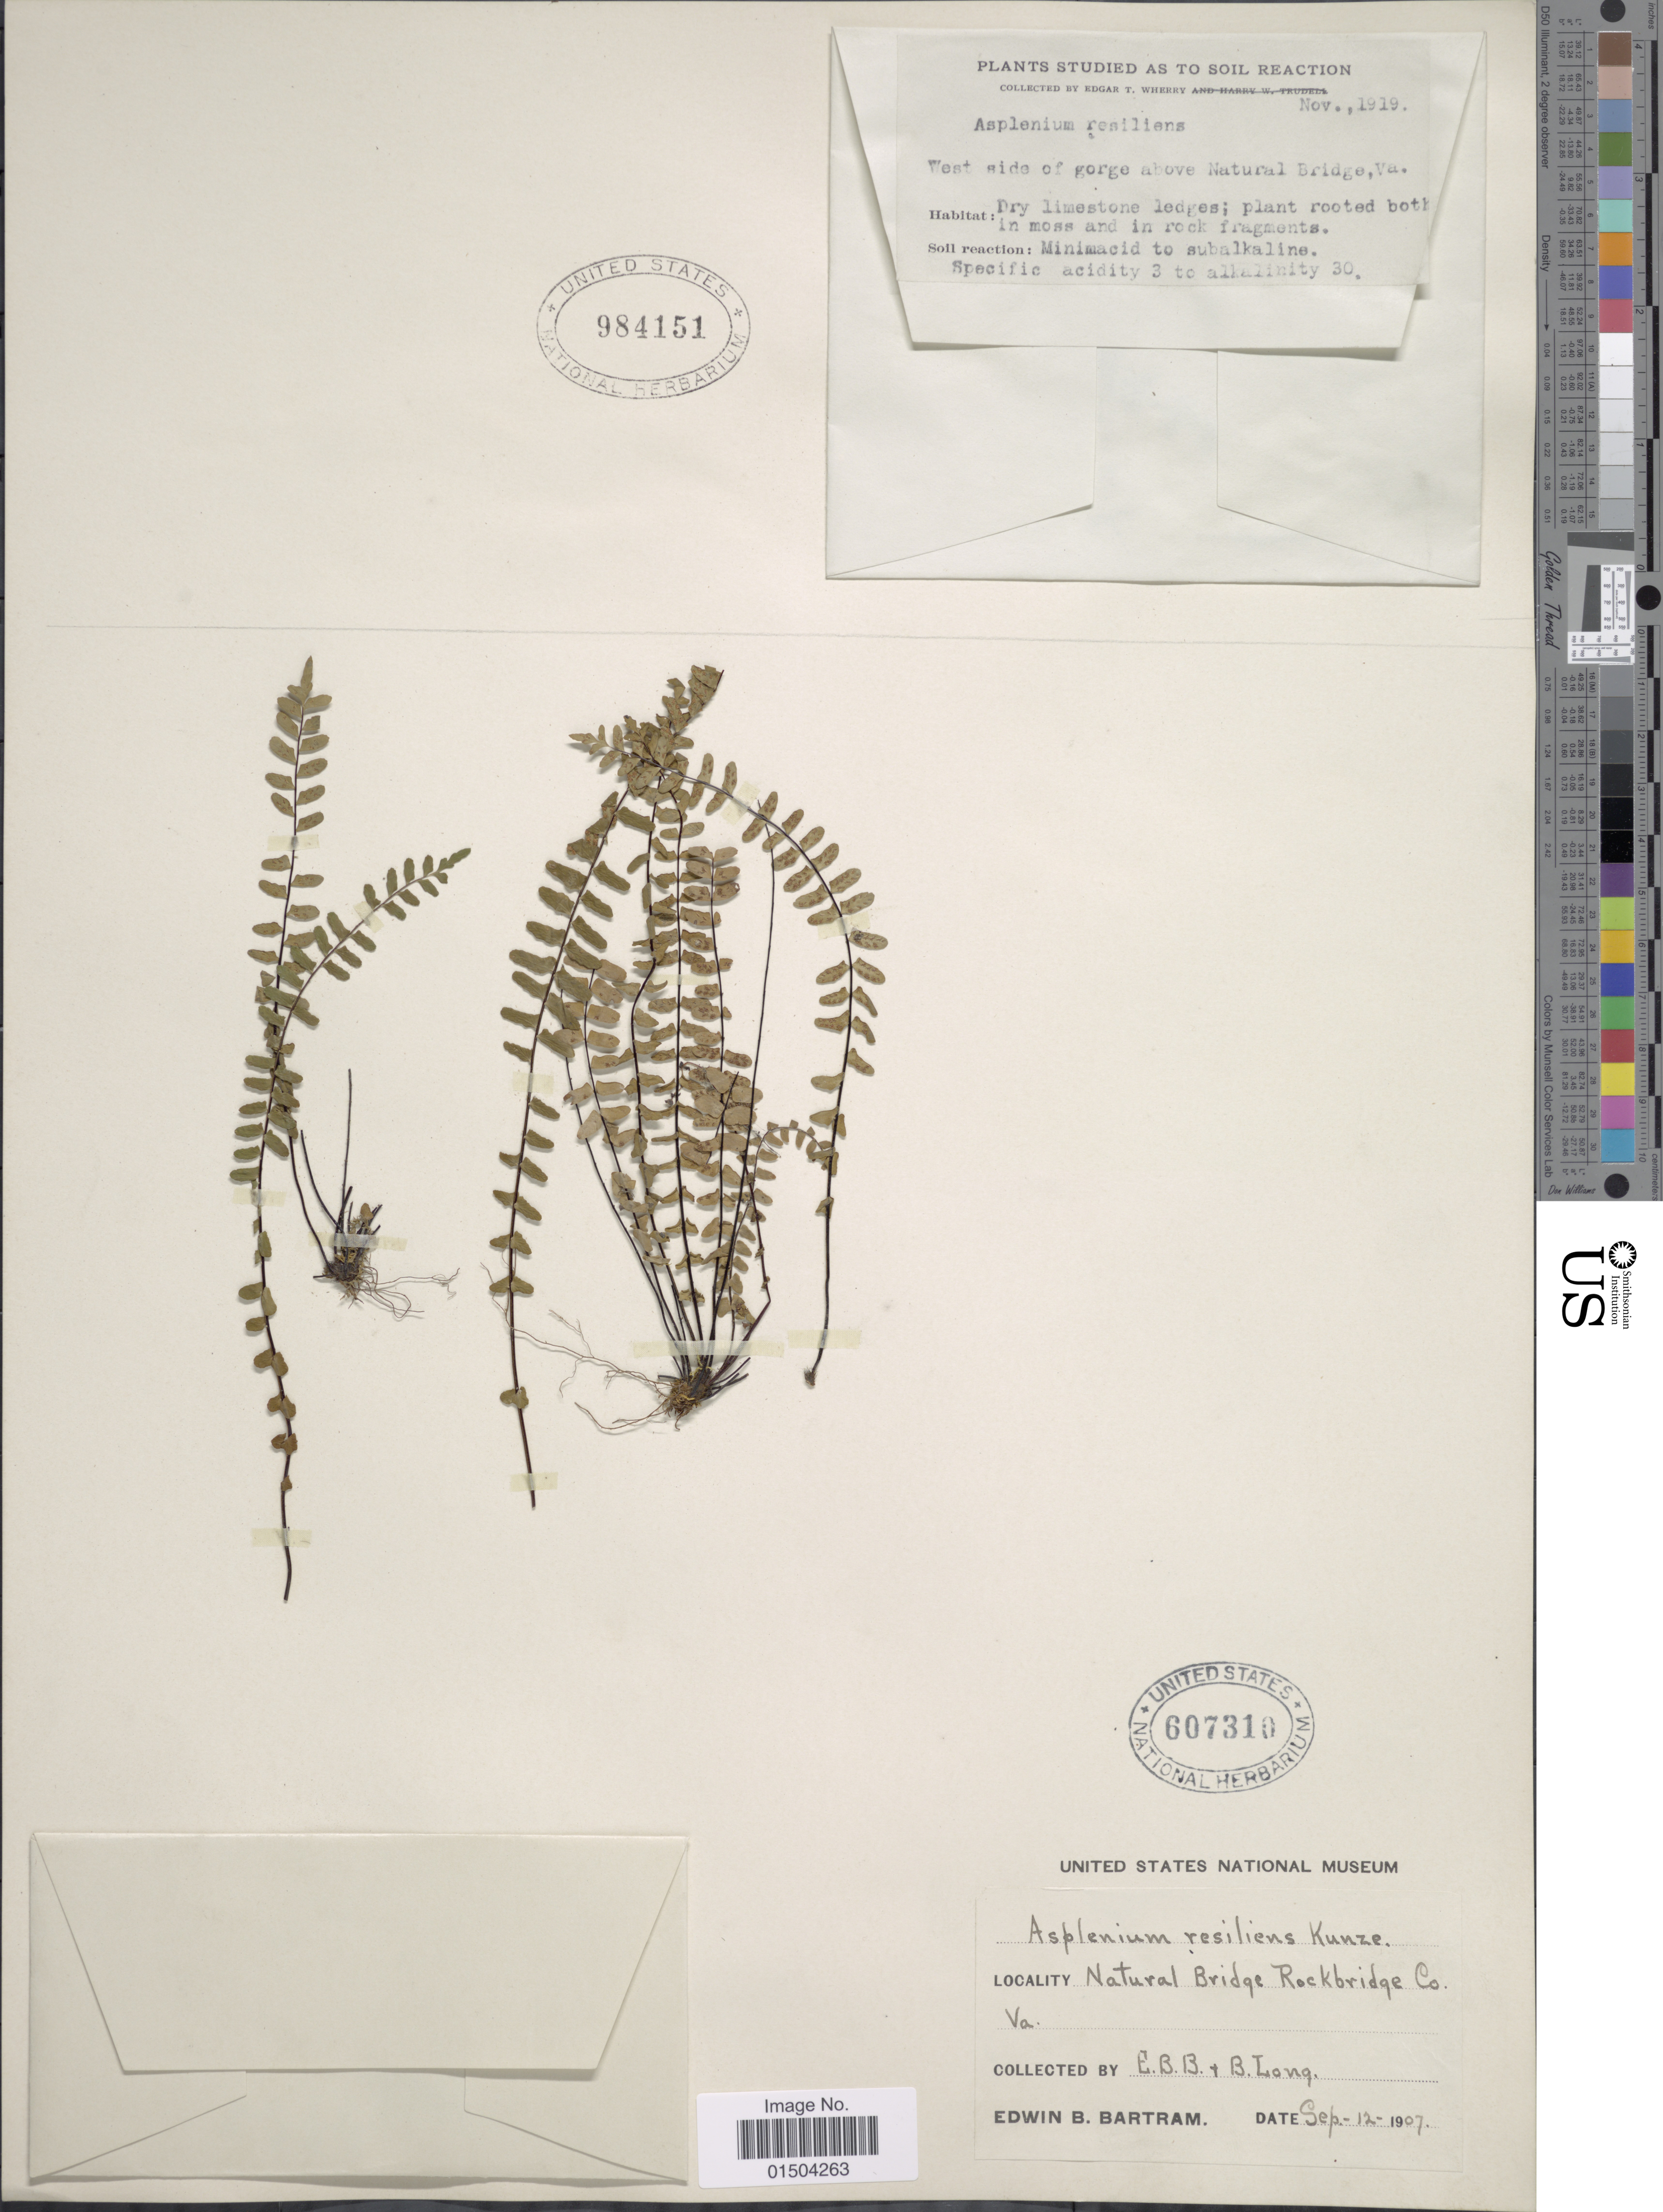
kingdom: Plantae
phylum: Tracheophyta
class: Polypodiopsida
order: Polypodiales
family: Aspleniaceae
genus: Asplenium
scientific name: Asplenium resiliens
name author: Kunze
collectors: E. B. Bartram & B. Long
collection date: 1907-09-12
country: United States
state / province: Virginia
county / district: Rockbridge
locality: Natural Bridge Rockbridge Co.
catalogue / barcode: US 607310